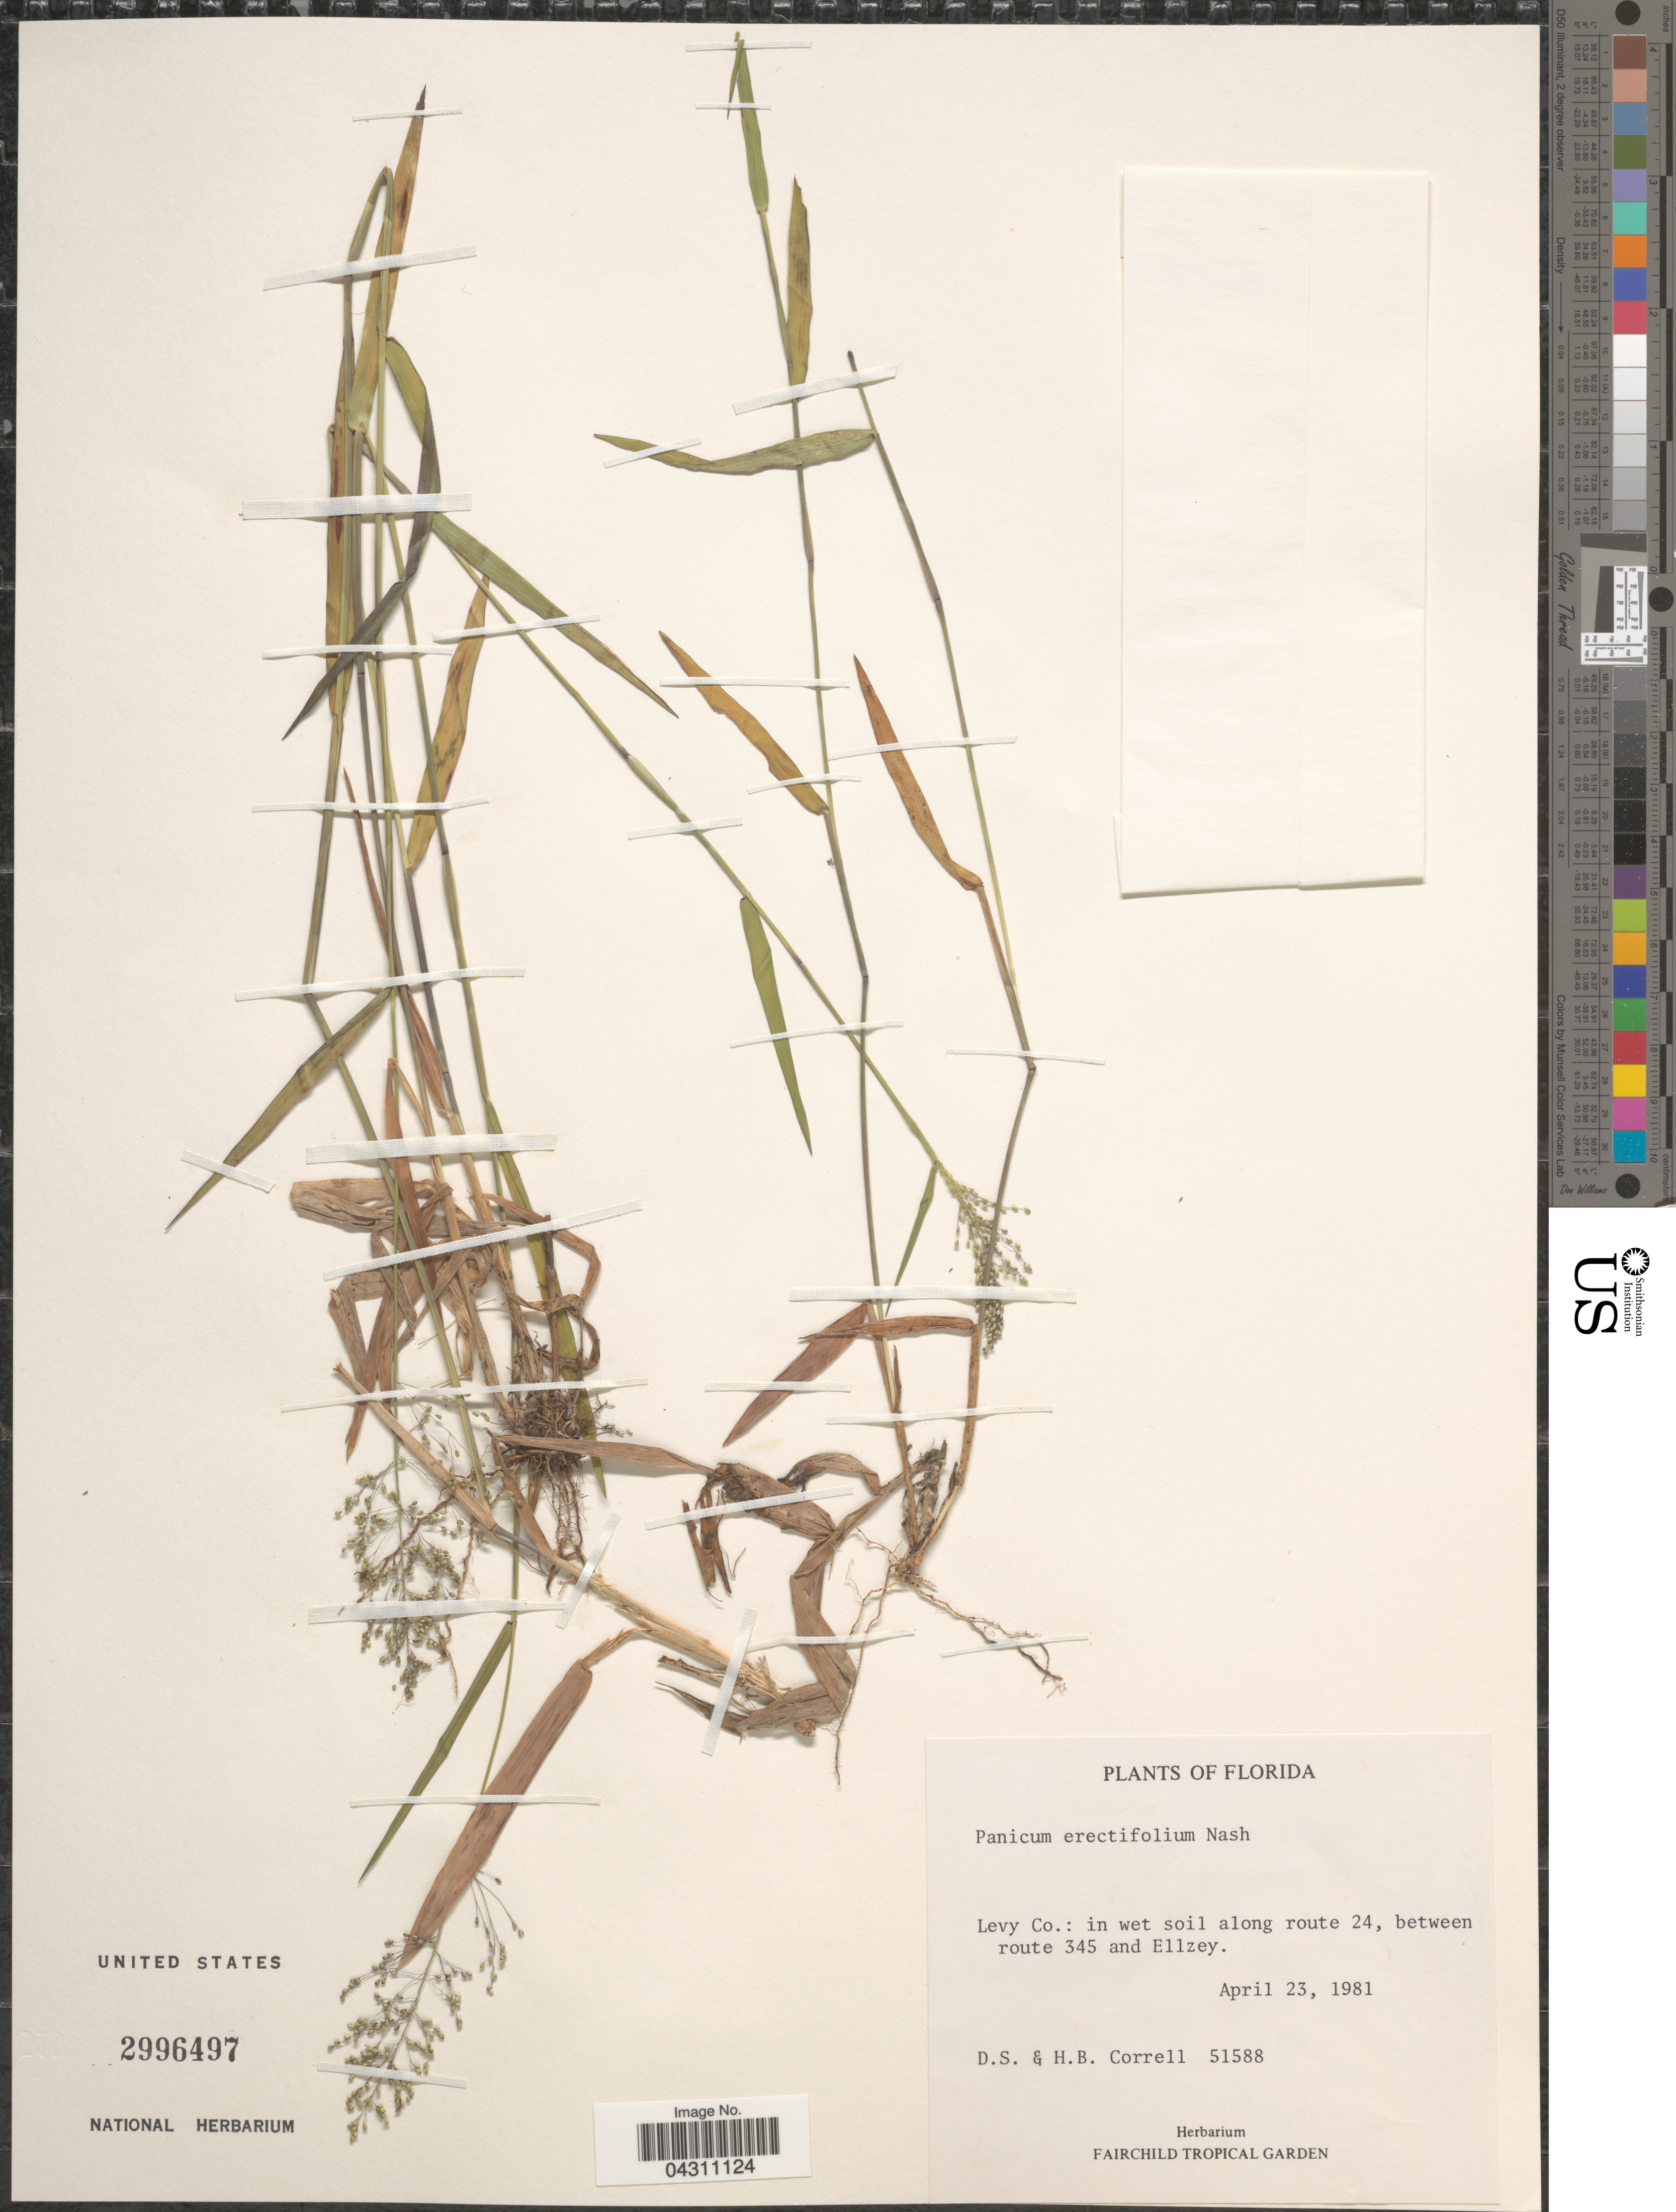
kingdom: Plantae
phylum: Tracheophyta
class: Liliopsida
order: Poales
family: Poaceae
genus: Dichanthelium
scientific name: Dichanthelium sphaerocarpon var. floridanum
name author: (Vasey) Davidse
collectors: D. S. Correll & H. Correll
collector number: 51588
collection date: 1981-04-23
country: United States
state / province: Florida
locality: Levy Co.: in wet soil along route 24, between route 345 and Ellzey.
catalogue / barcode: US 2996497